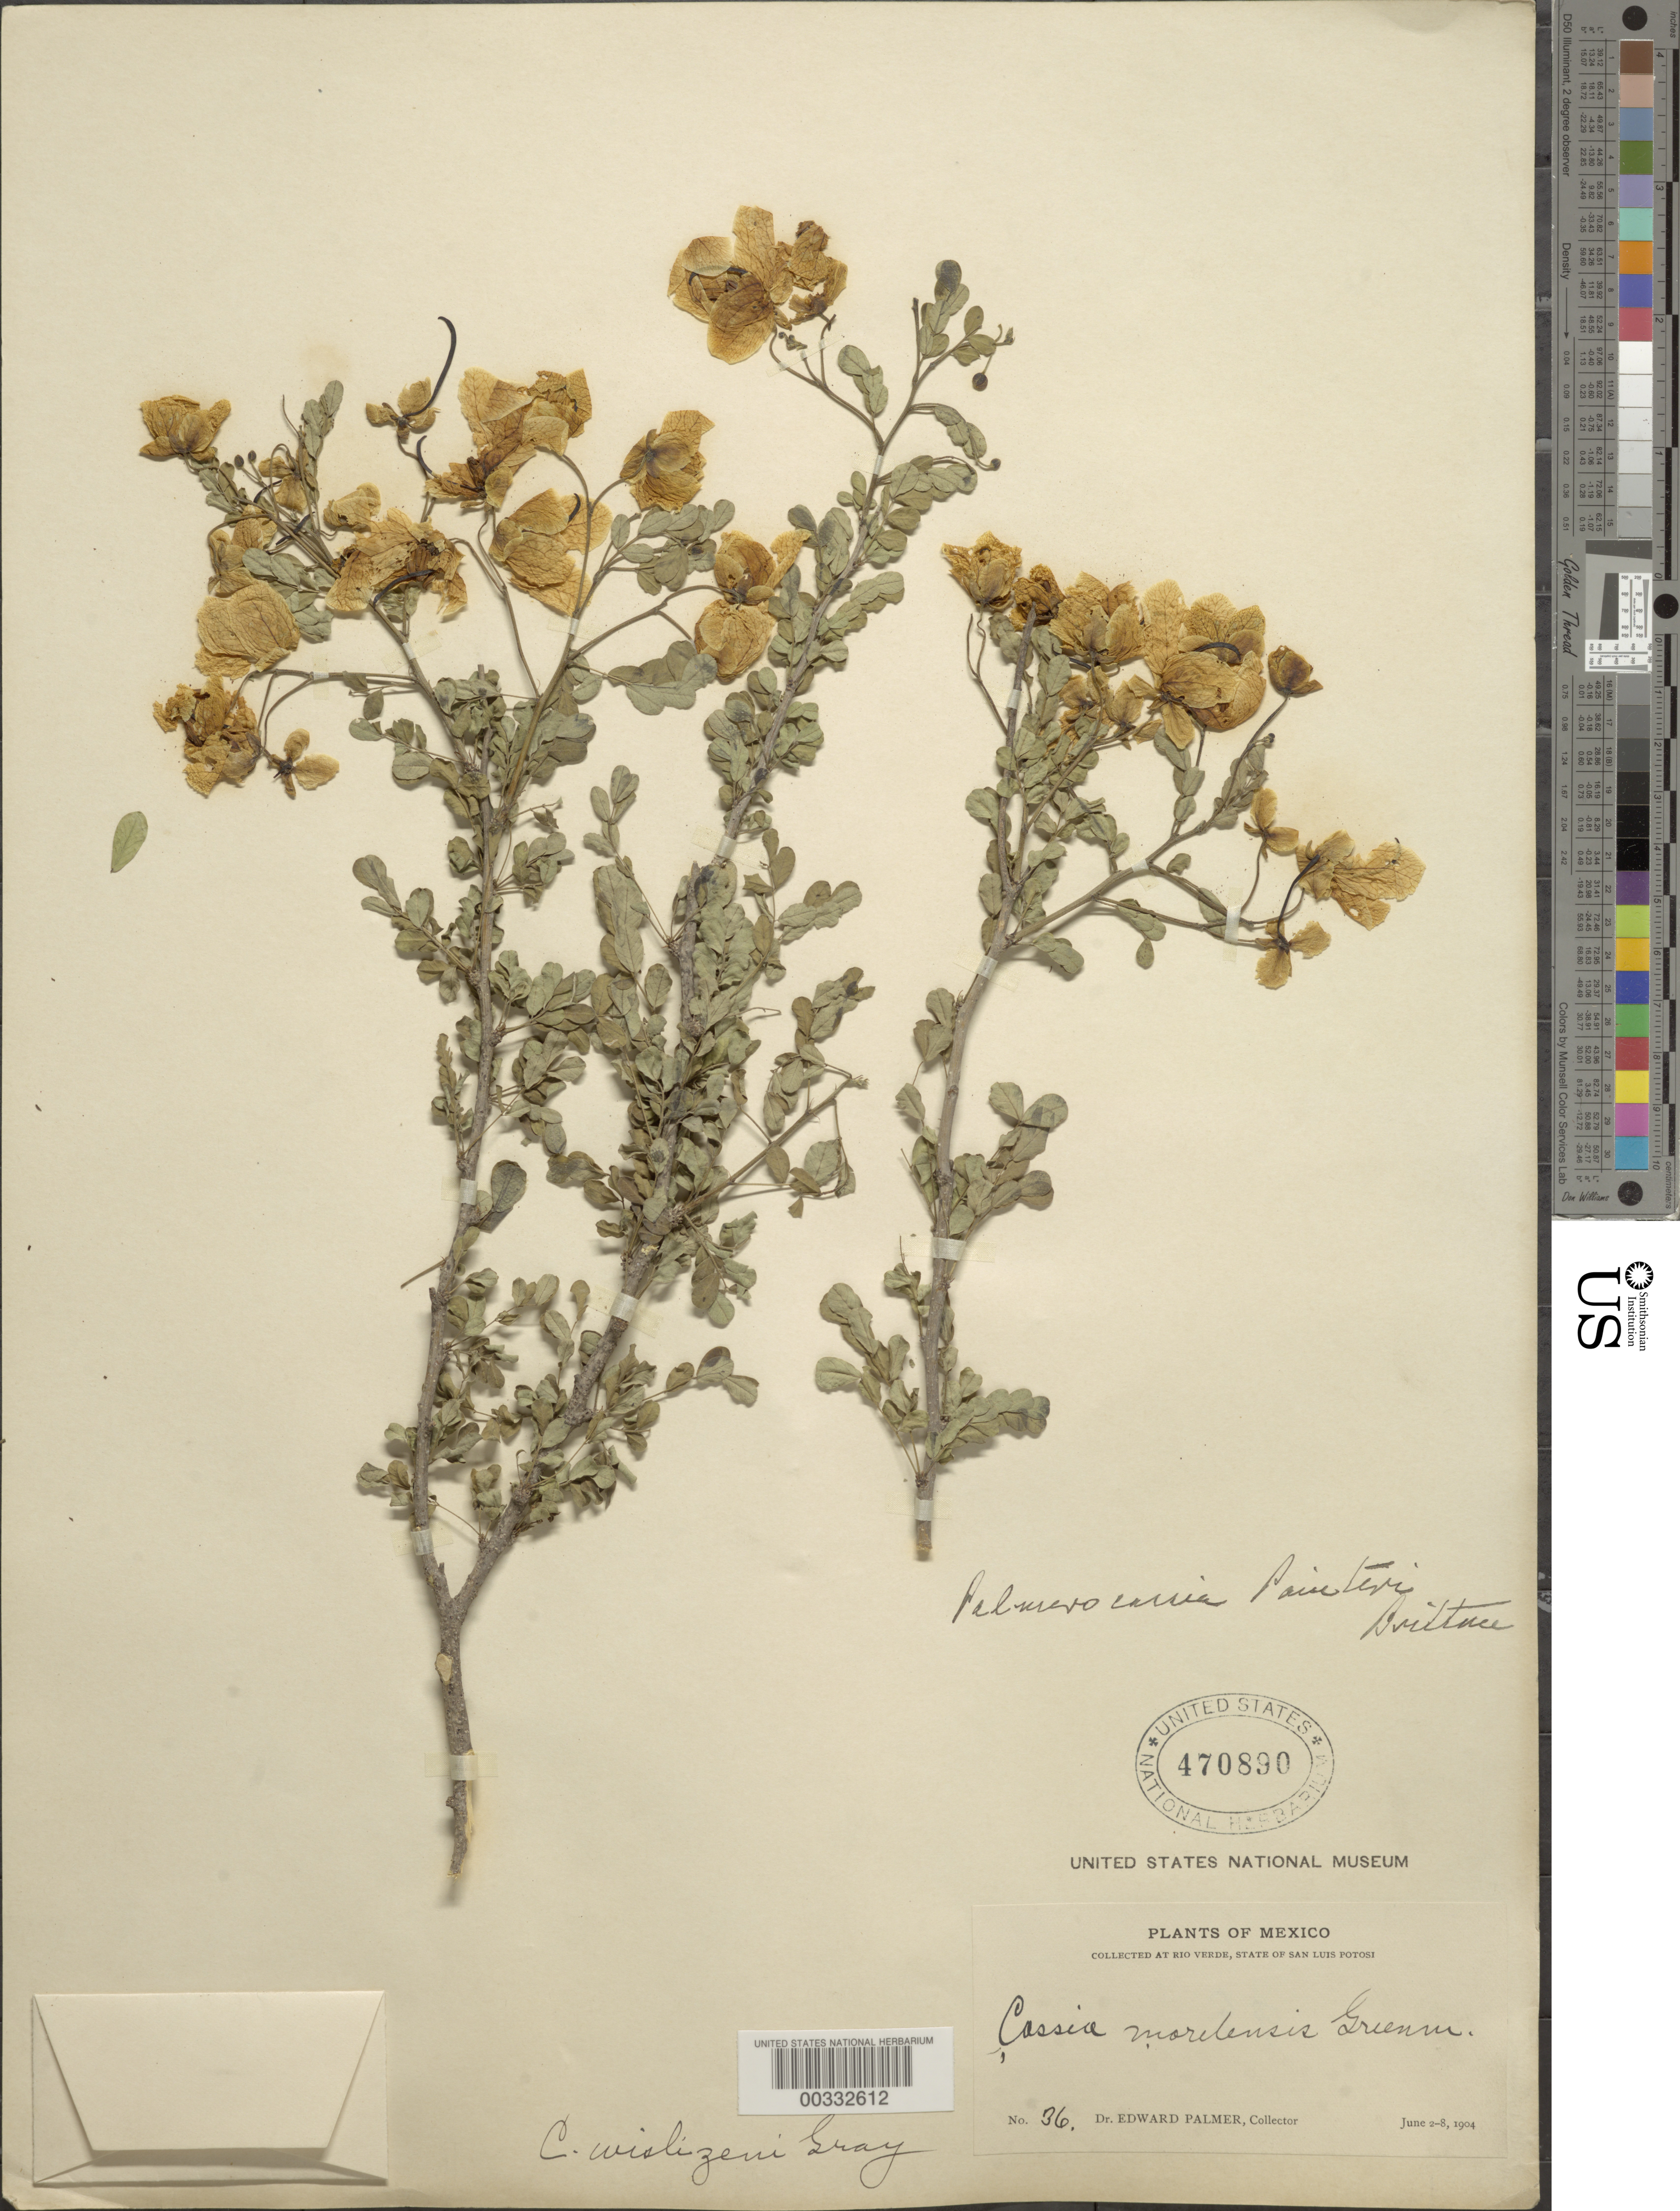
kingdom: Plantae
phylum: Tracheophyta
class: Magnoliopsida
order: Fabales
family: Fabaceae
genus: Senna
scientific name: Senna wislizeni var. painteri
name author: (Britton & Rose) H.S. Irwin & Barneby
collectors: E. Palmer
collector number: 36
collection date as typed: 02 Jun 1904 to 08 Jun 1904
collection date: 1904-06-02/1904-06-08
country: Mexico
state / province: San Luis Potosí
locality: At Rio Verde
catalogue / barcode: US 470890